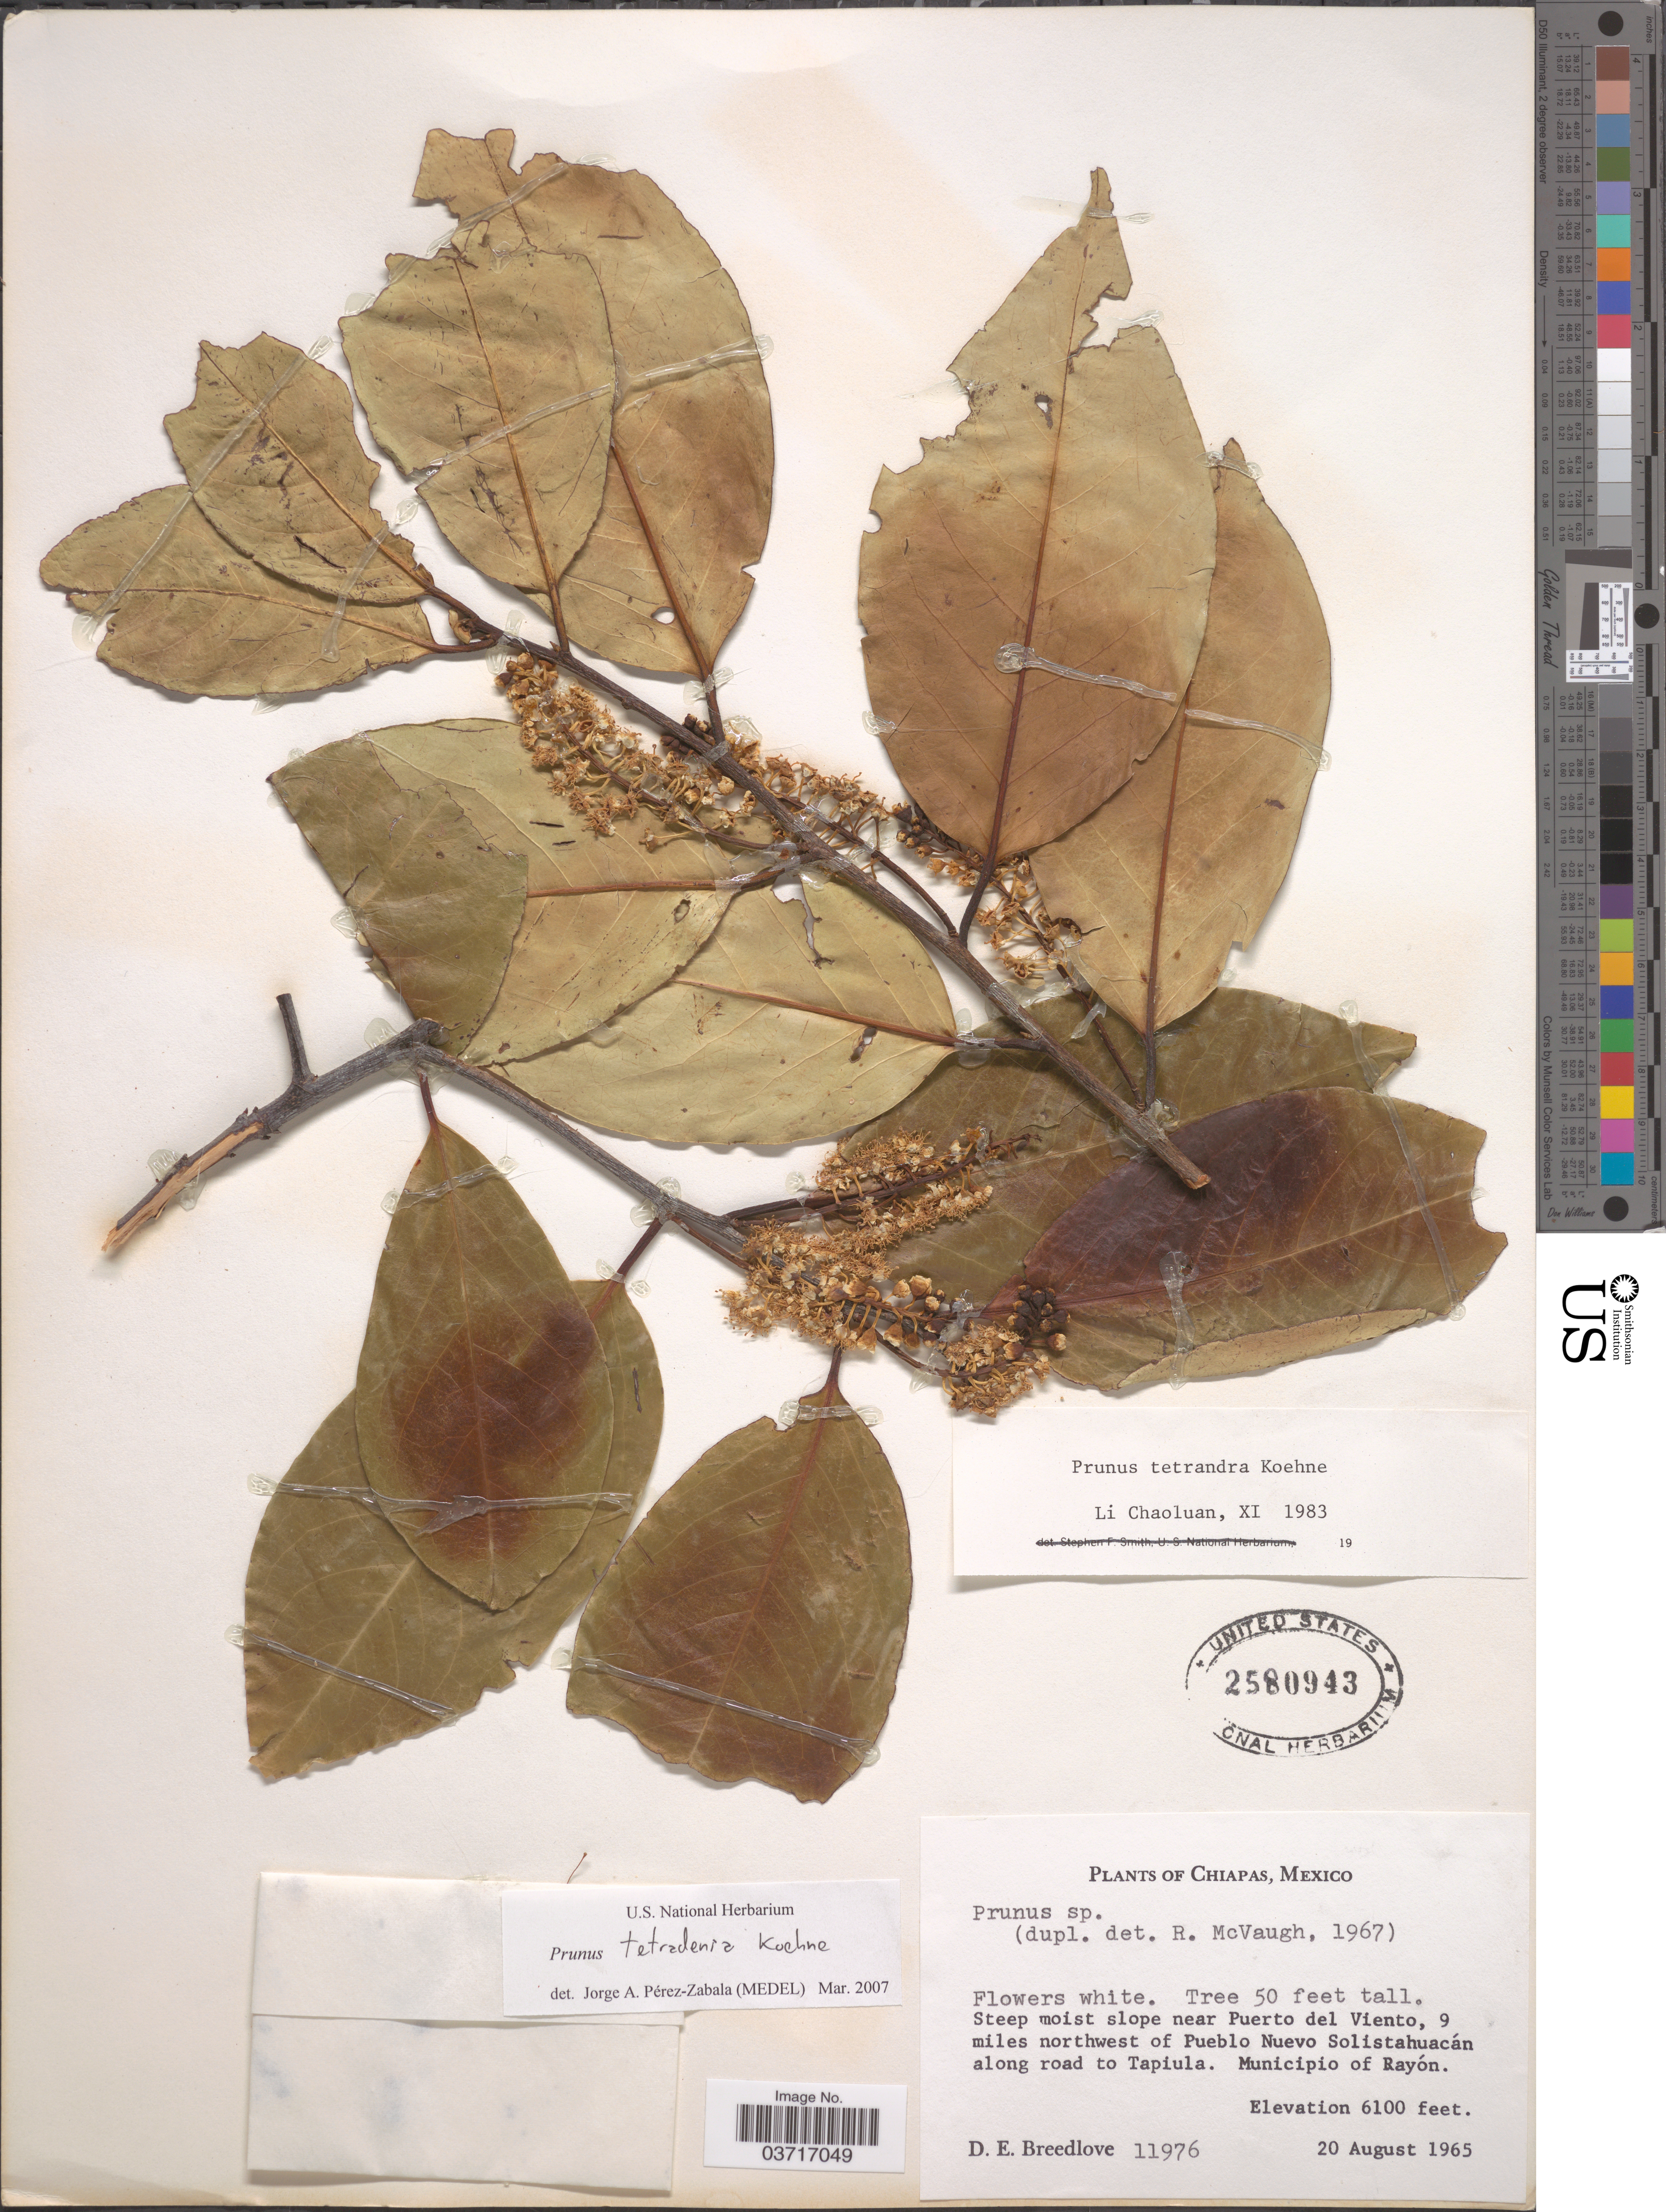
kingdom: Plantae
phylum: Tracheophyta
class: Magnoliopsida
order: Rosales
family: Rosaceae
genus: Prunus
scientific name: Prunus tetradenia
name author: Koehne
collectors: D. E. Breedlove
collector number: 11976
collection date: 1965-08-20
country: Mexico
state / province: Chiapas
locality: Near Puerto del Viento, 9 miles northwest of Pueblo Nuevo Solistahuacán along road to Tapiula. Municipio of Rayón.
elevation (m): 1859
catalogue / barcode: US 2580943